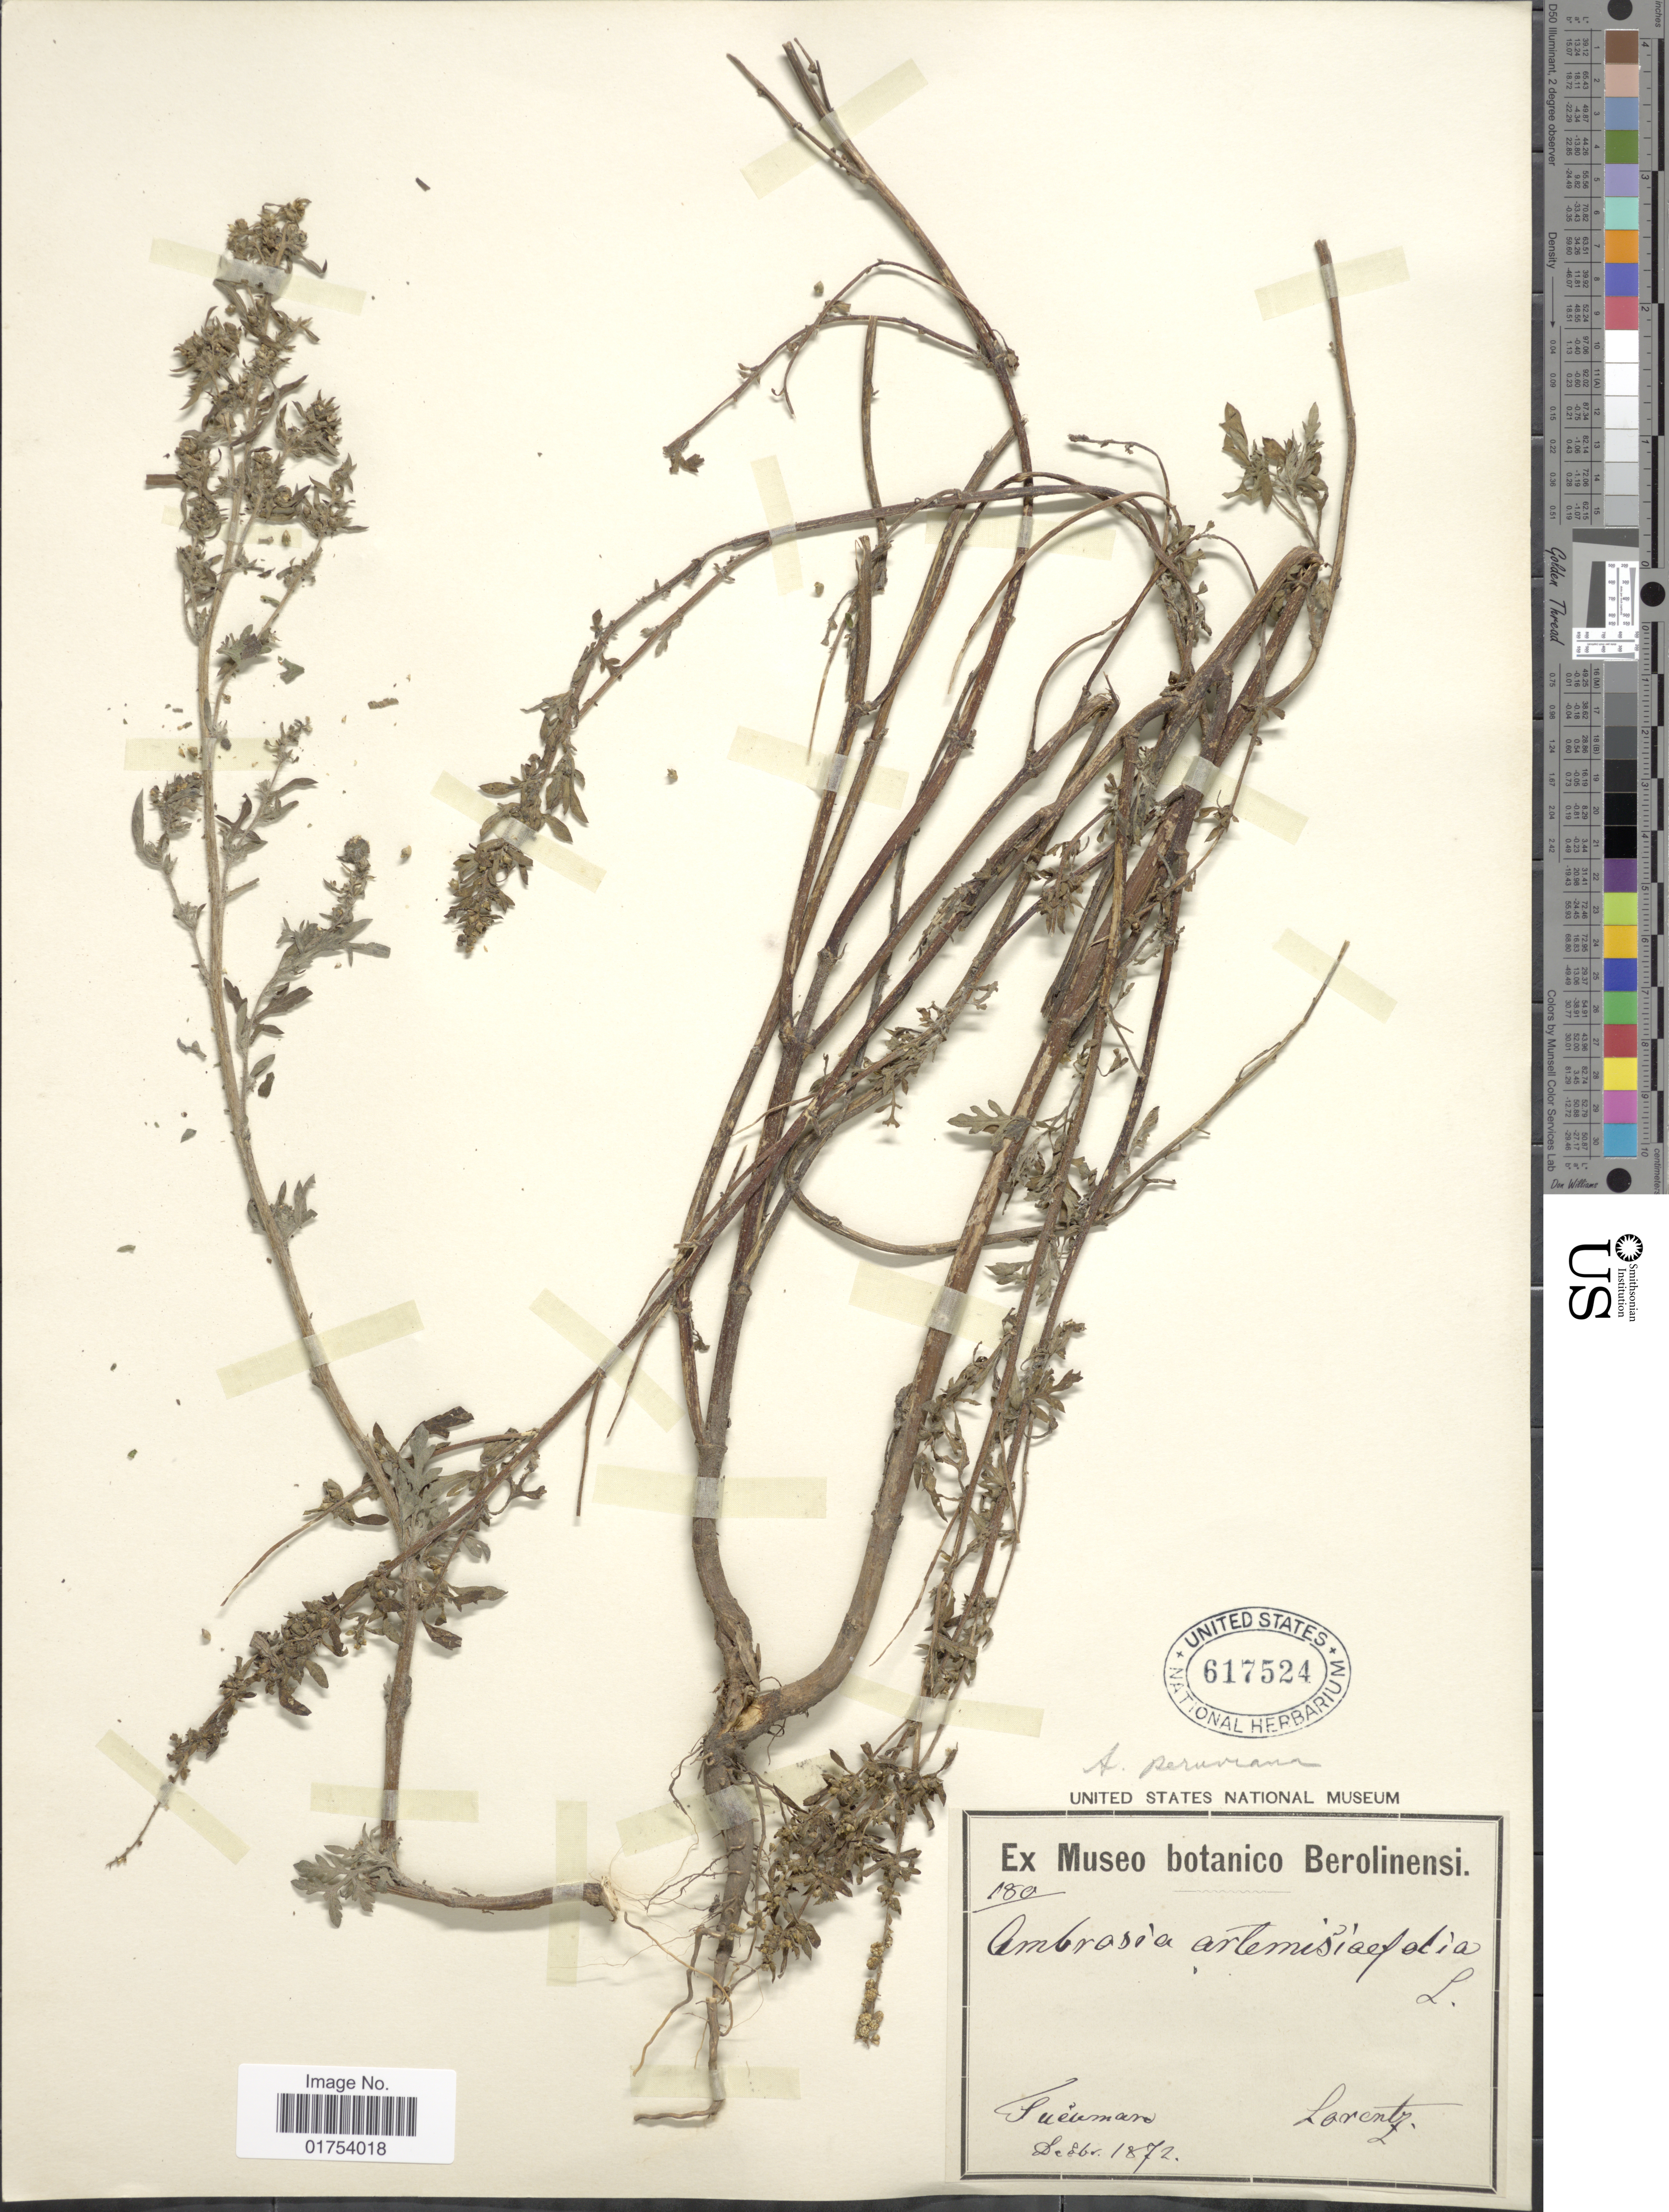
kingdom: Plantae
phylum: Tracheophyta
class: Magnoliopsida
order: Asterales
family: Asteraceae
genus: Ambrosia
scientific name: Ambrosia artemisiifolia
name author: L.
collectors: -. Lorentz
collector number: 18a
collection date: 1872-12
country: Argentina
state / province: Tucuman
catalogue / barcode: US 617524